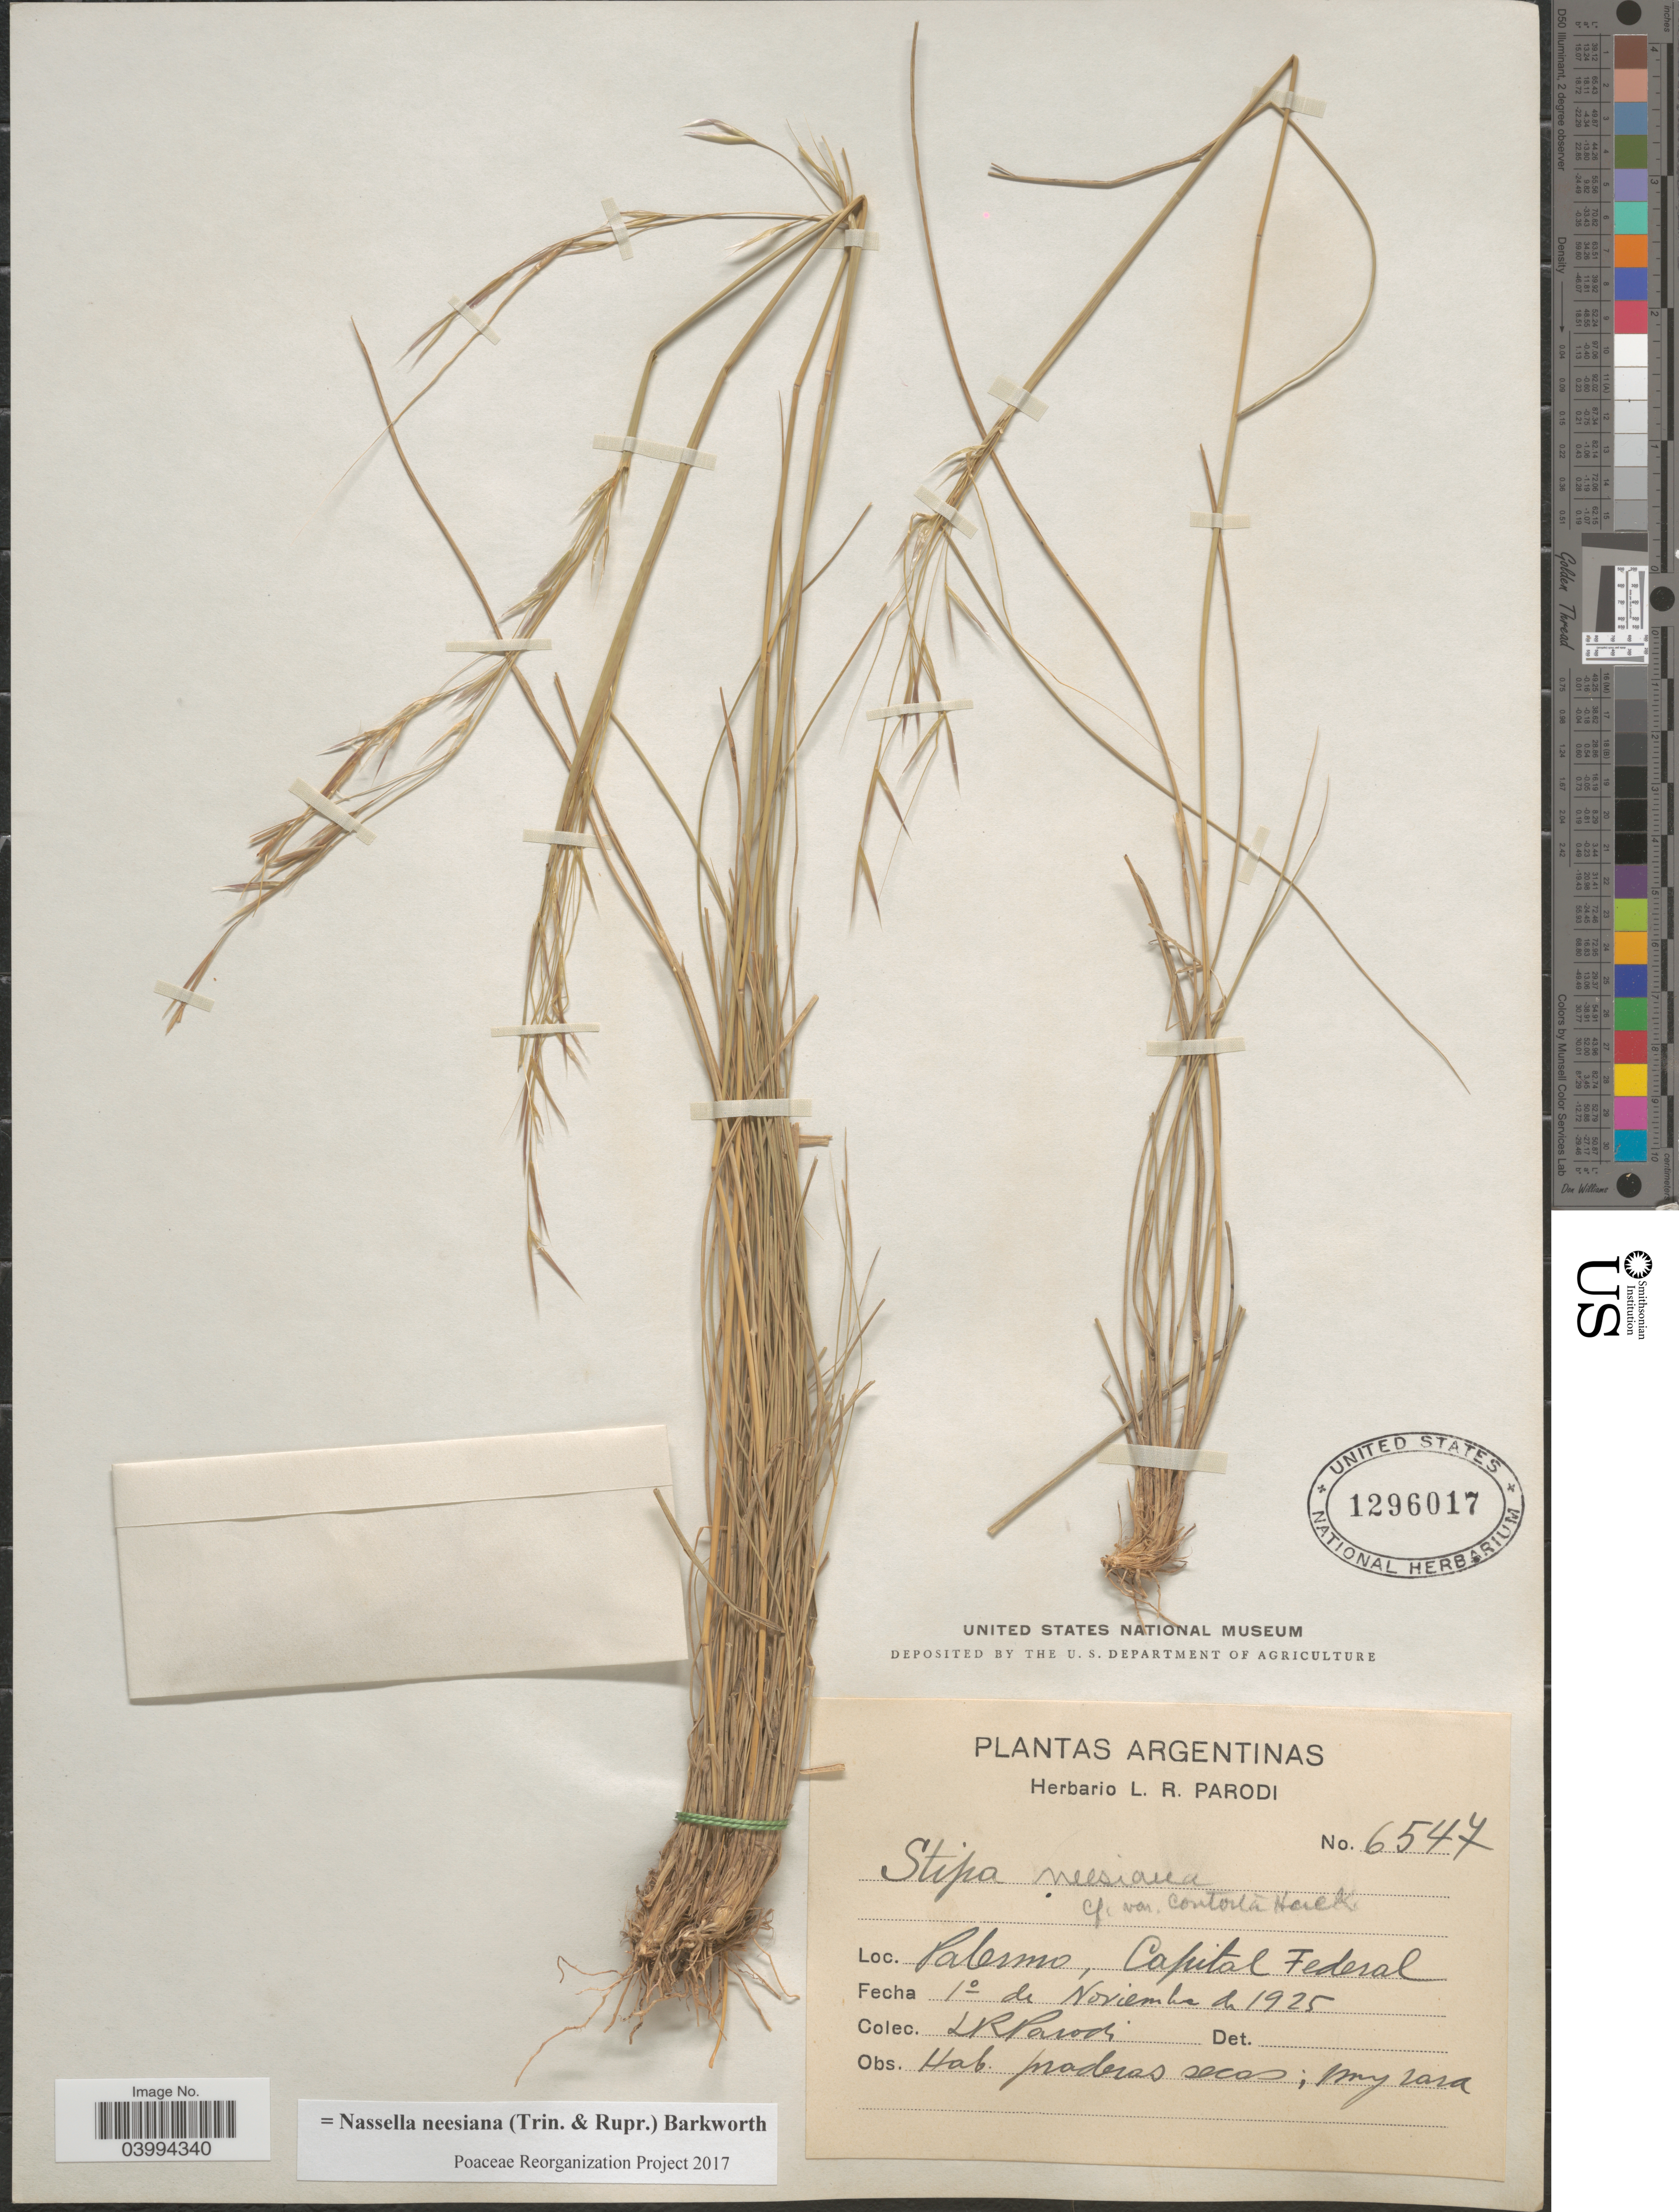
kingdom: Plantae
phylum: Tracheophyta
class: Liliopsida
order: Poales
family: Poaceae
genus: Nassella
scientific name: Nassella neesiana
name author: (Trin. & Rupr.) Barkworth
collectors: L. R. Parodi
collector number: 6547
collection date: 1925-11-01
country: Argentina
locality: Palermo, Capital Federal.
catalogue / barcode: US 1296017